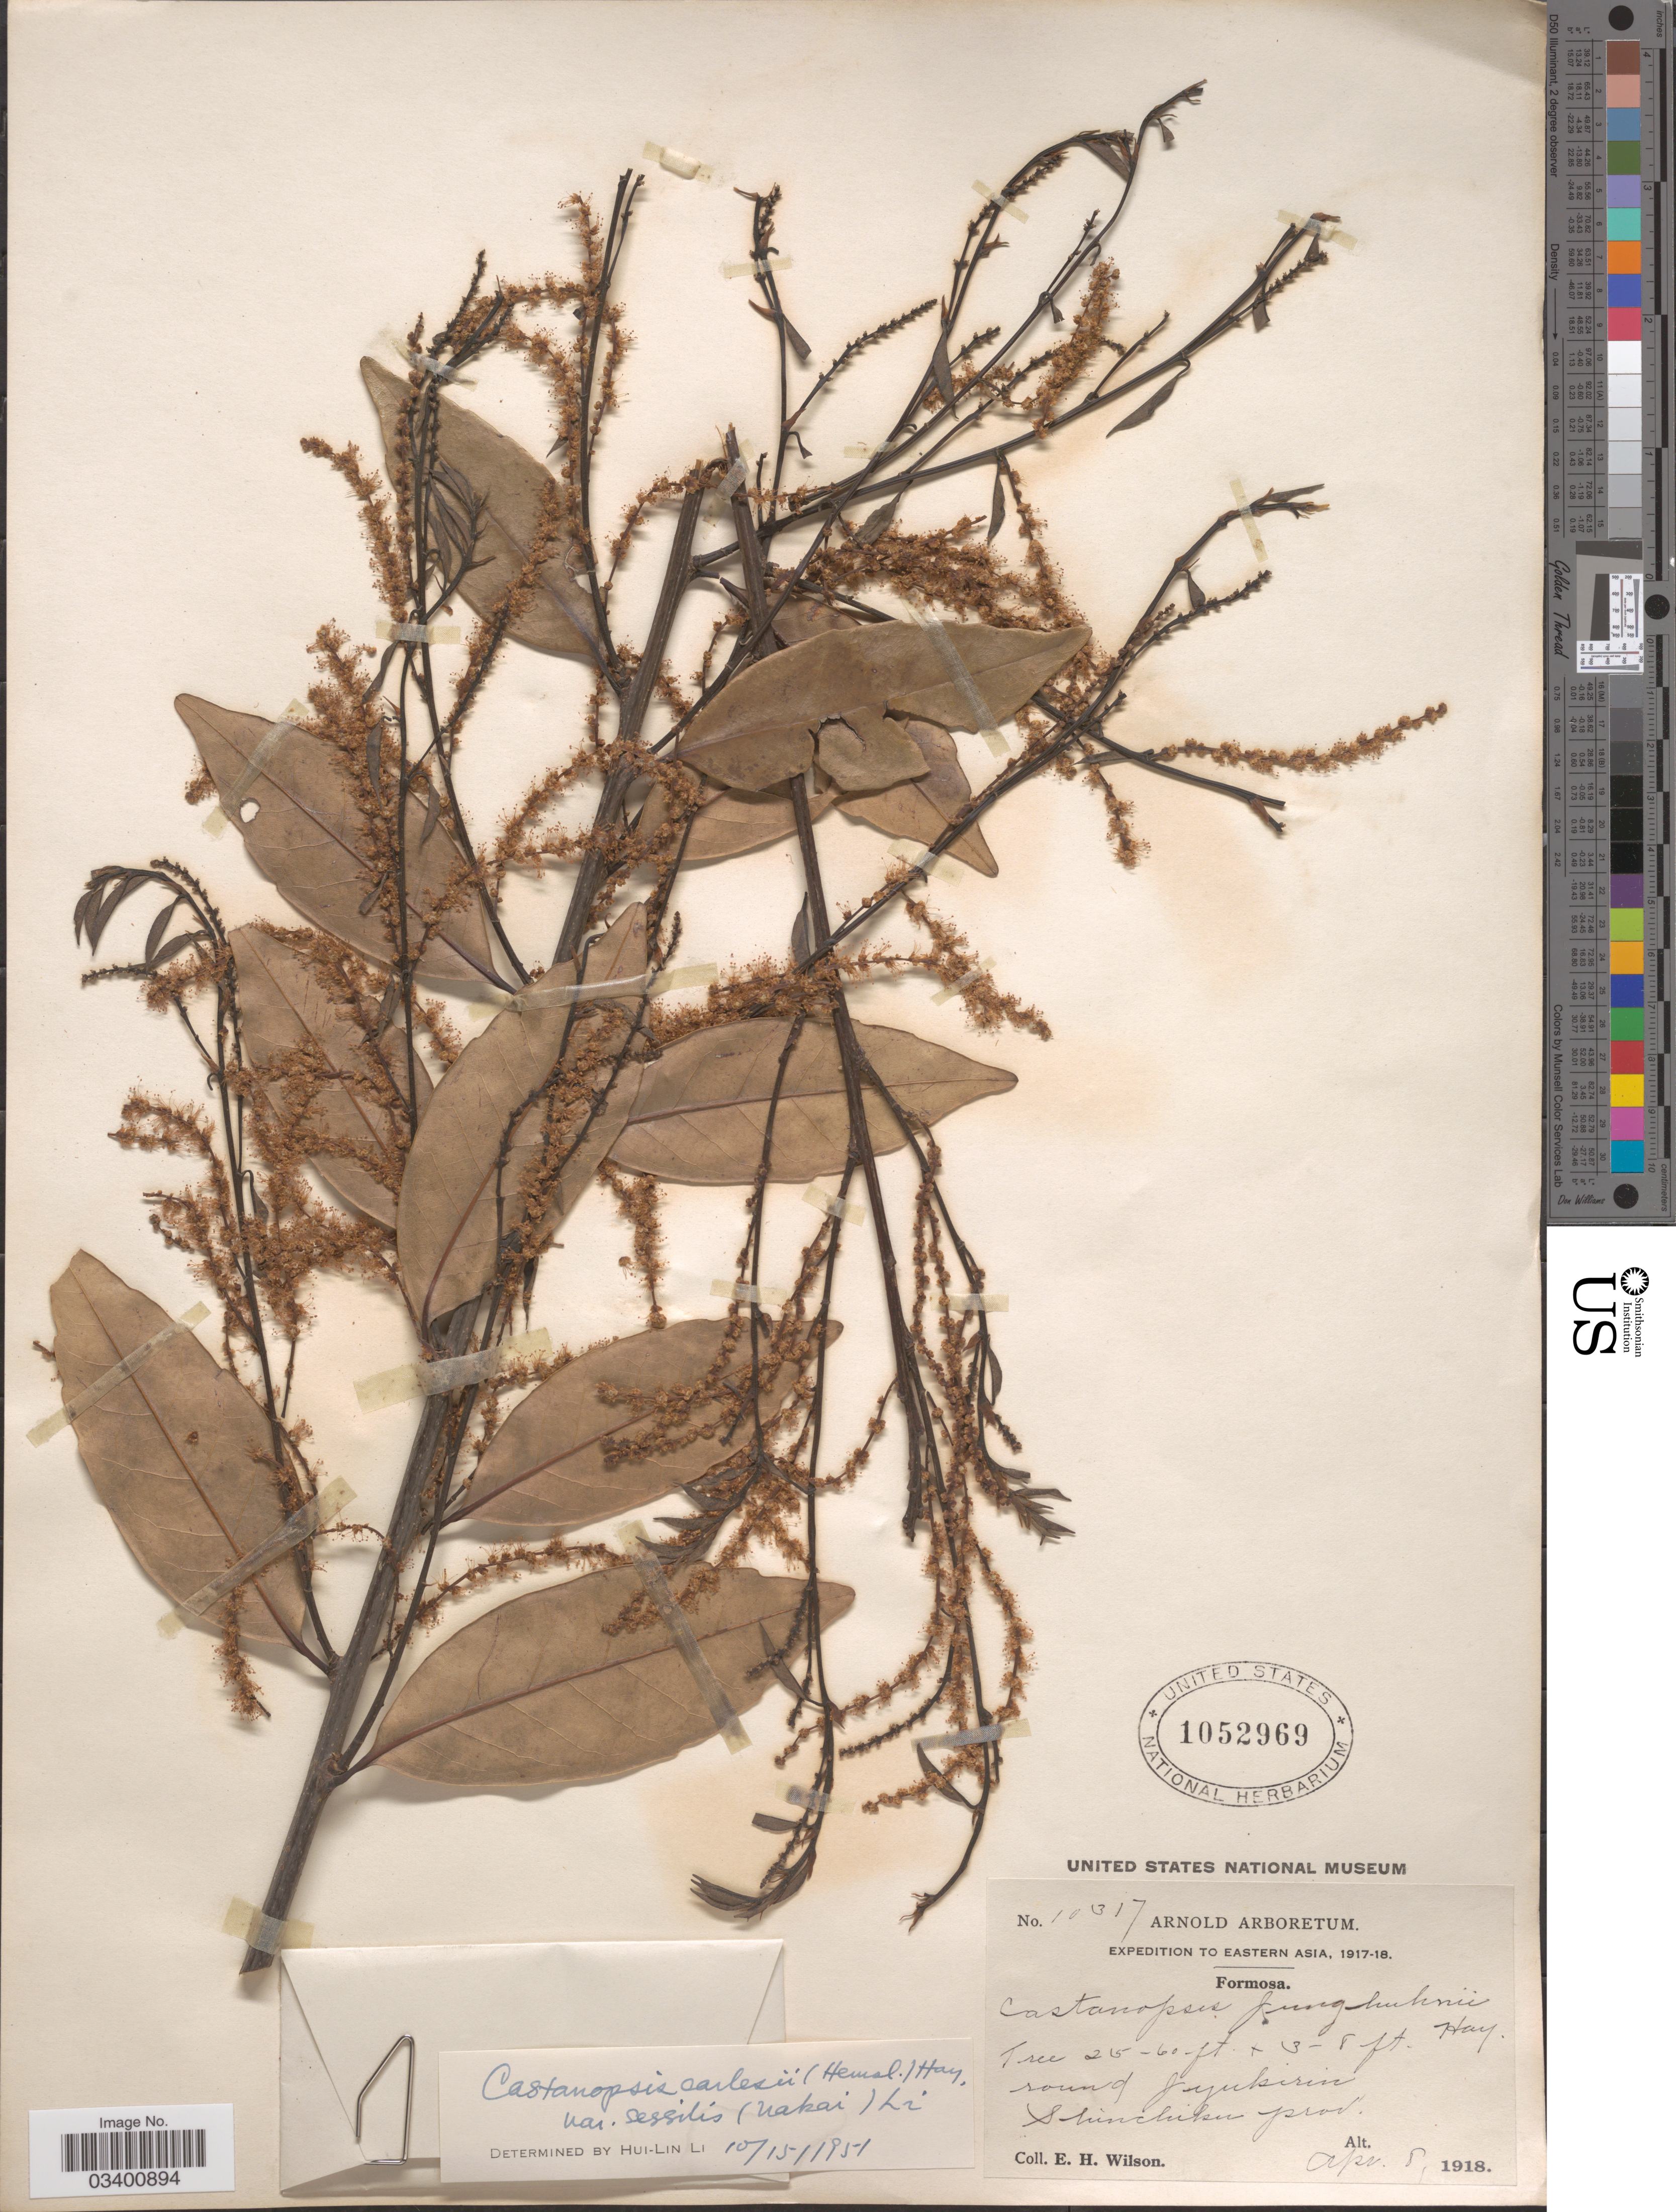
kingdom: Plantae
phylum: Tracheophyta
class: Magnoliopsida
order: Fagales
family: Fagaceae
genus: Castanopsis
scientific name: Castanopsis carlesii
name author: (Hemsl.) Hayata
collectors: E. Wilson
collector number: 10317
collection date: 1918-04-08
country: Taiwan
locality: Eastern Asia. Formosa. round Jyukirin, Shinchiku prov.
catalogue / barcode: US 1052969